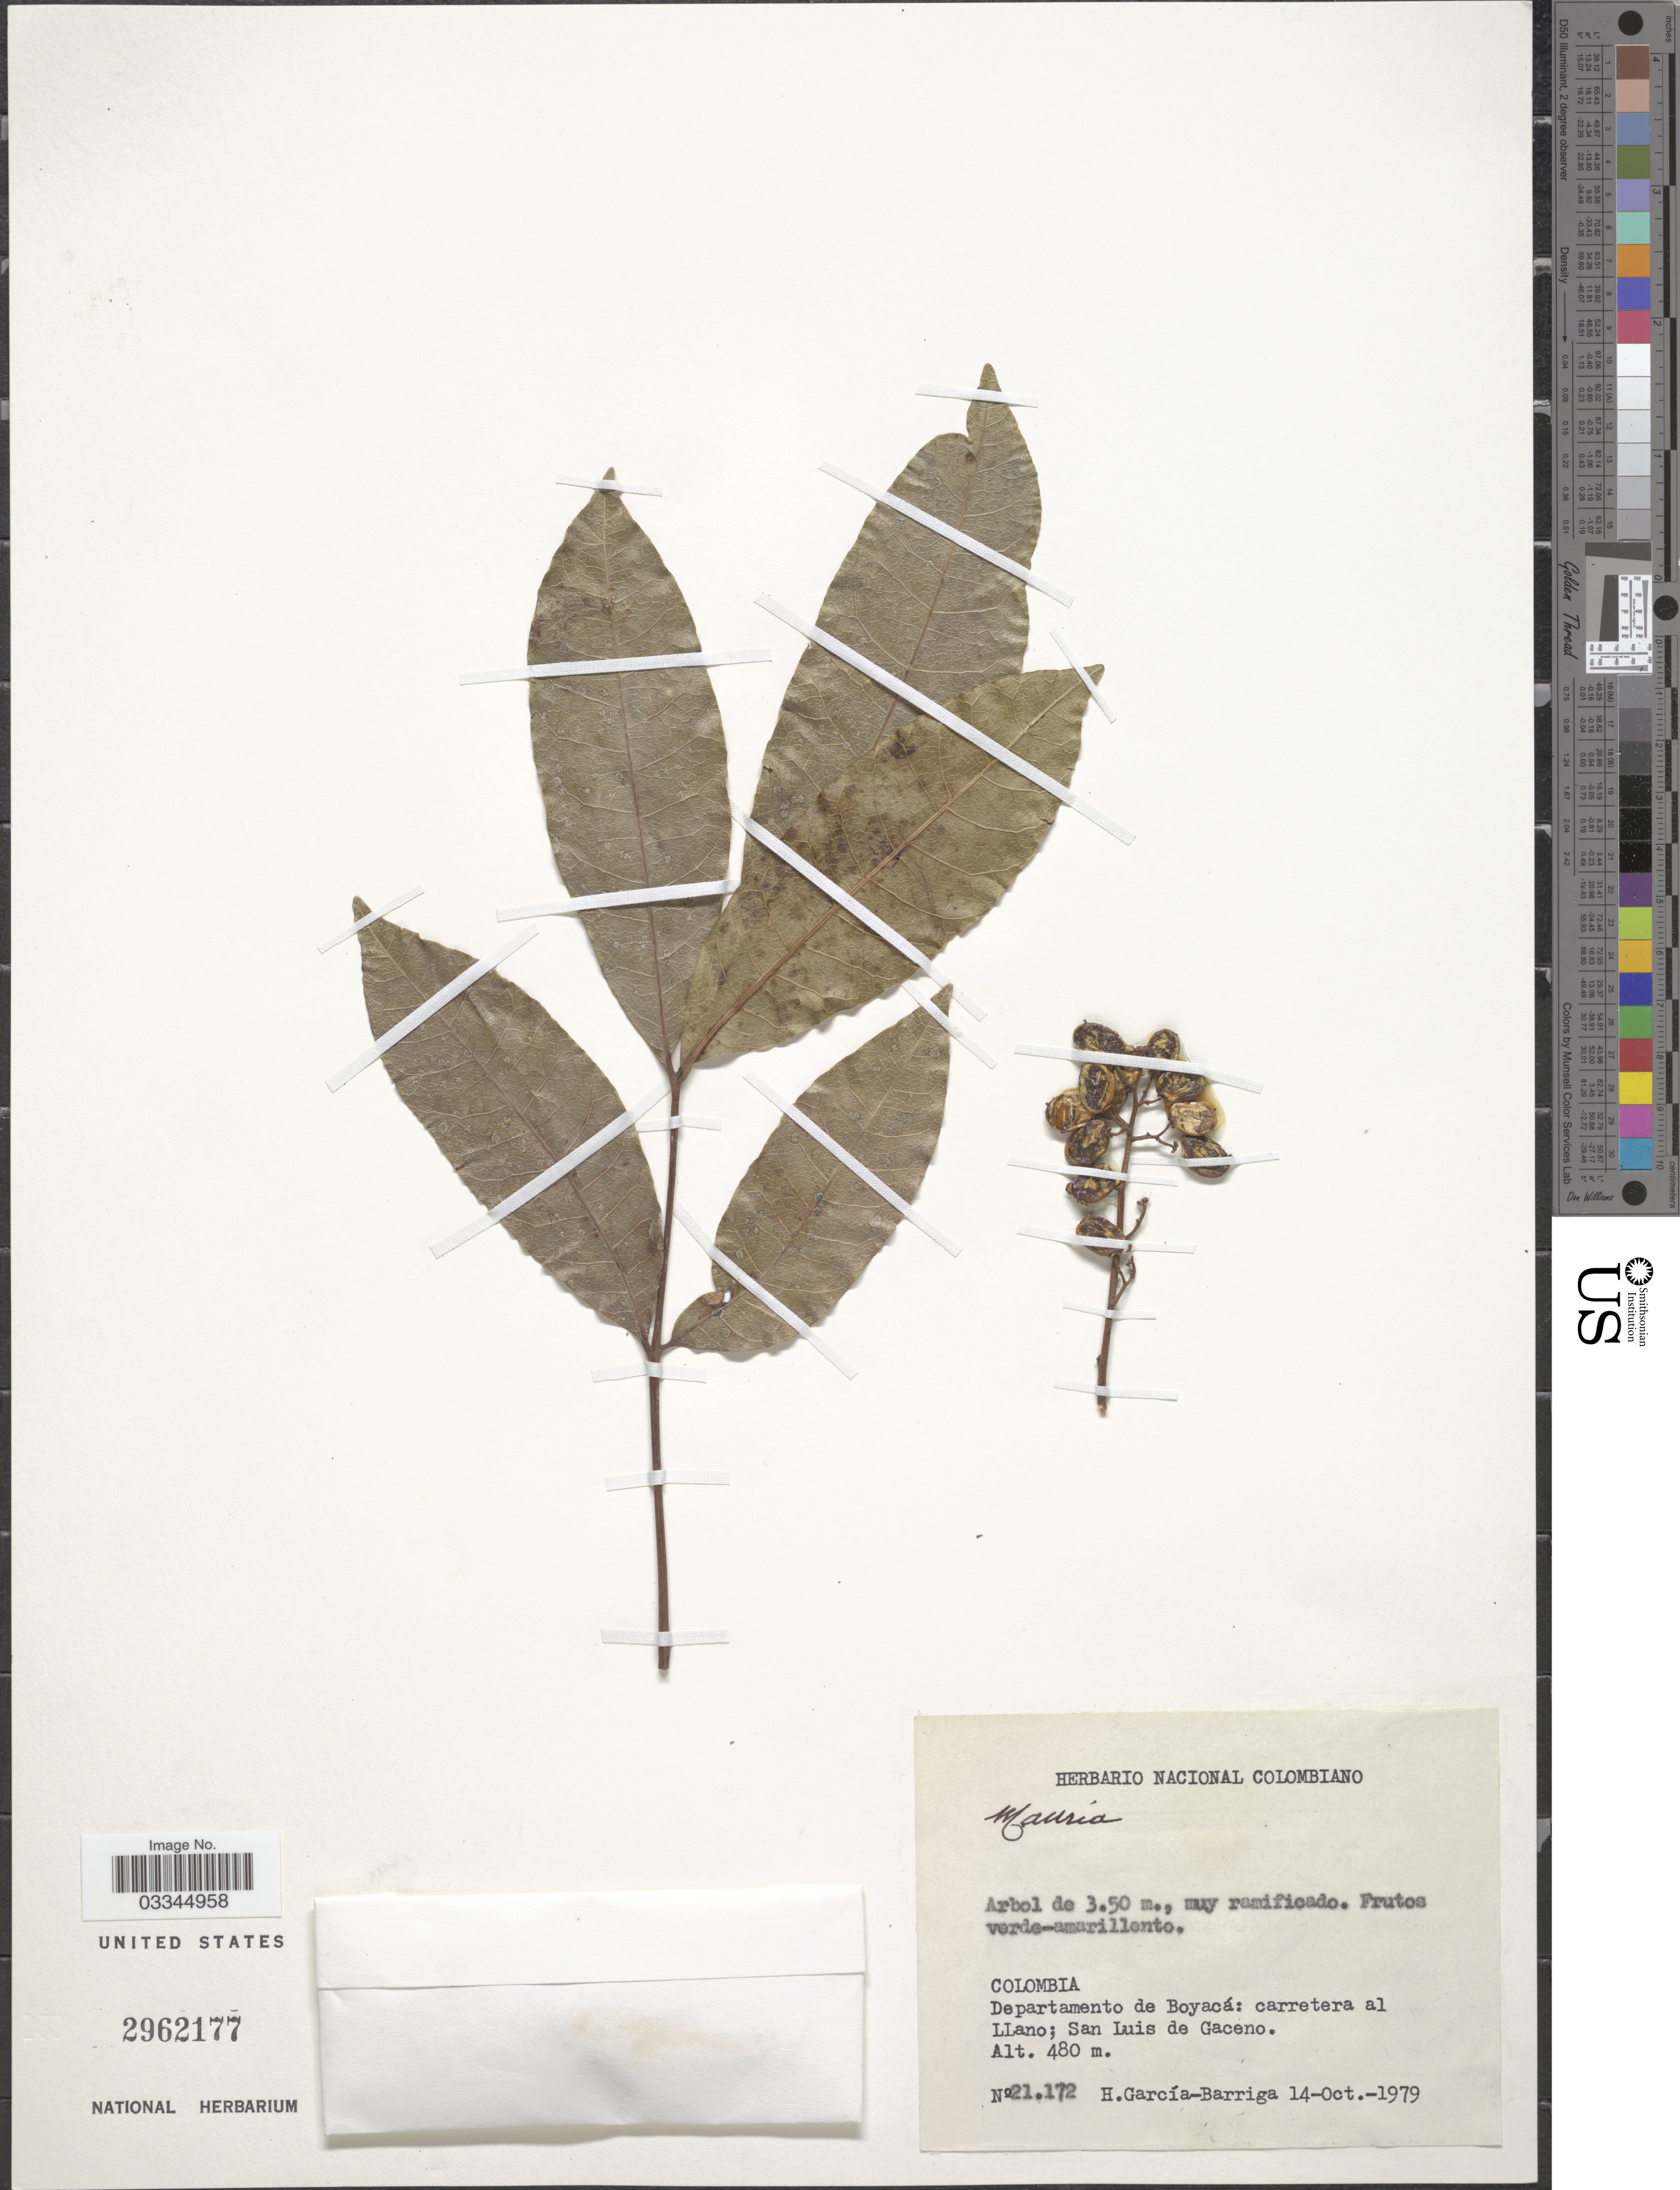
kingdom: Plantae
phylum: Tracheophyta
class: Magnoliopsida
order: Sapindales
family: Anacardiaceae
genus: Mauria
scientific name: Mauria sp.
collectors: H. García Barriga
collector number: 21172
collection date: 1979-10-14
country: Colombia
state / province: Boyacá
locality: Departamento de Boyacá: carretera al Llano; San Luis de Gaceno.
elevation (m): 480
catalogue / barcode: US 2962177